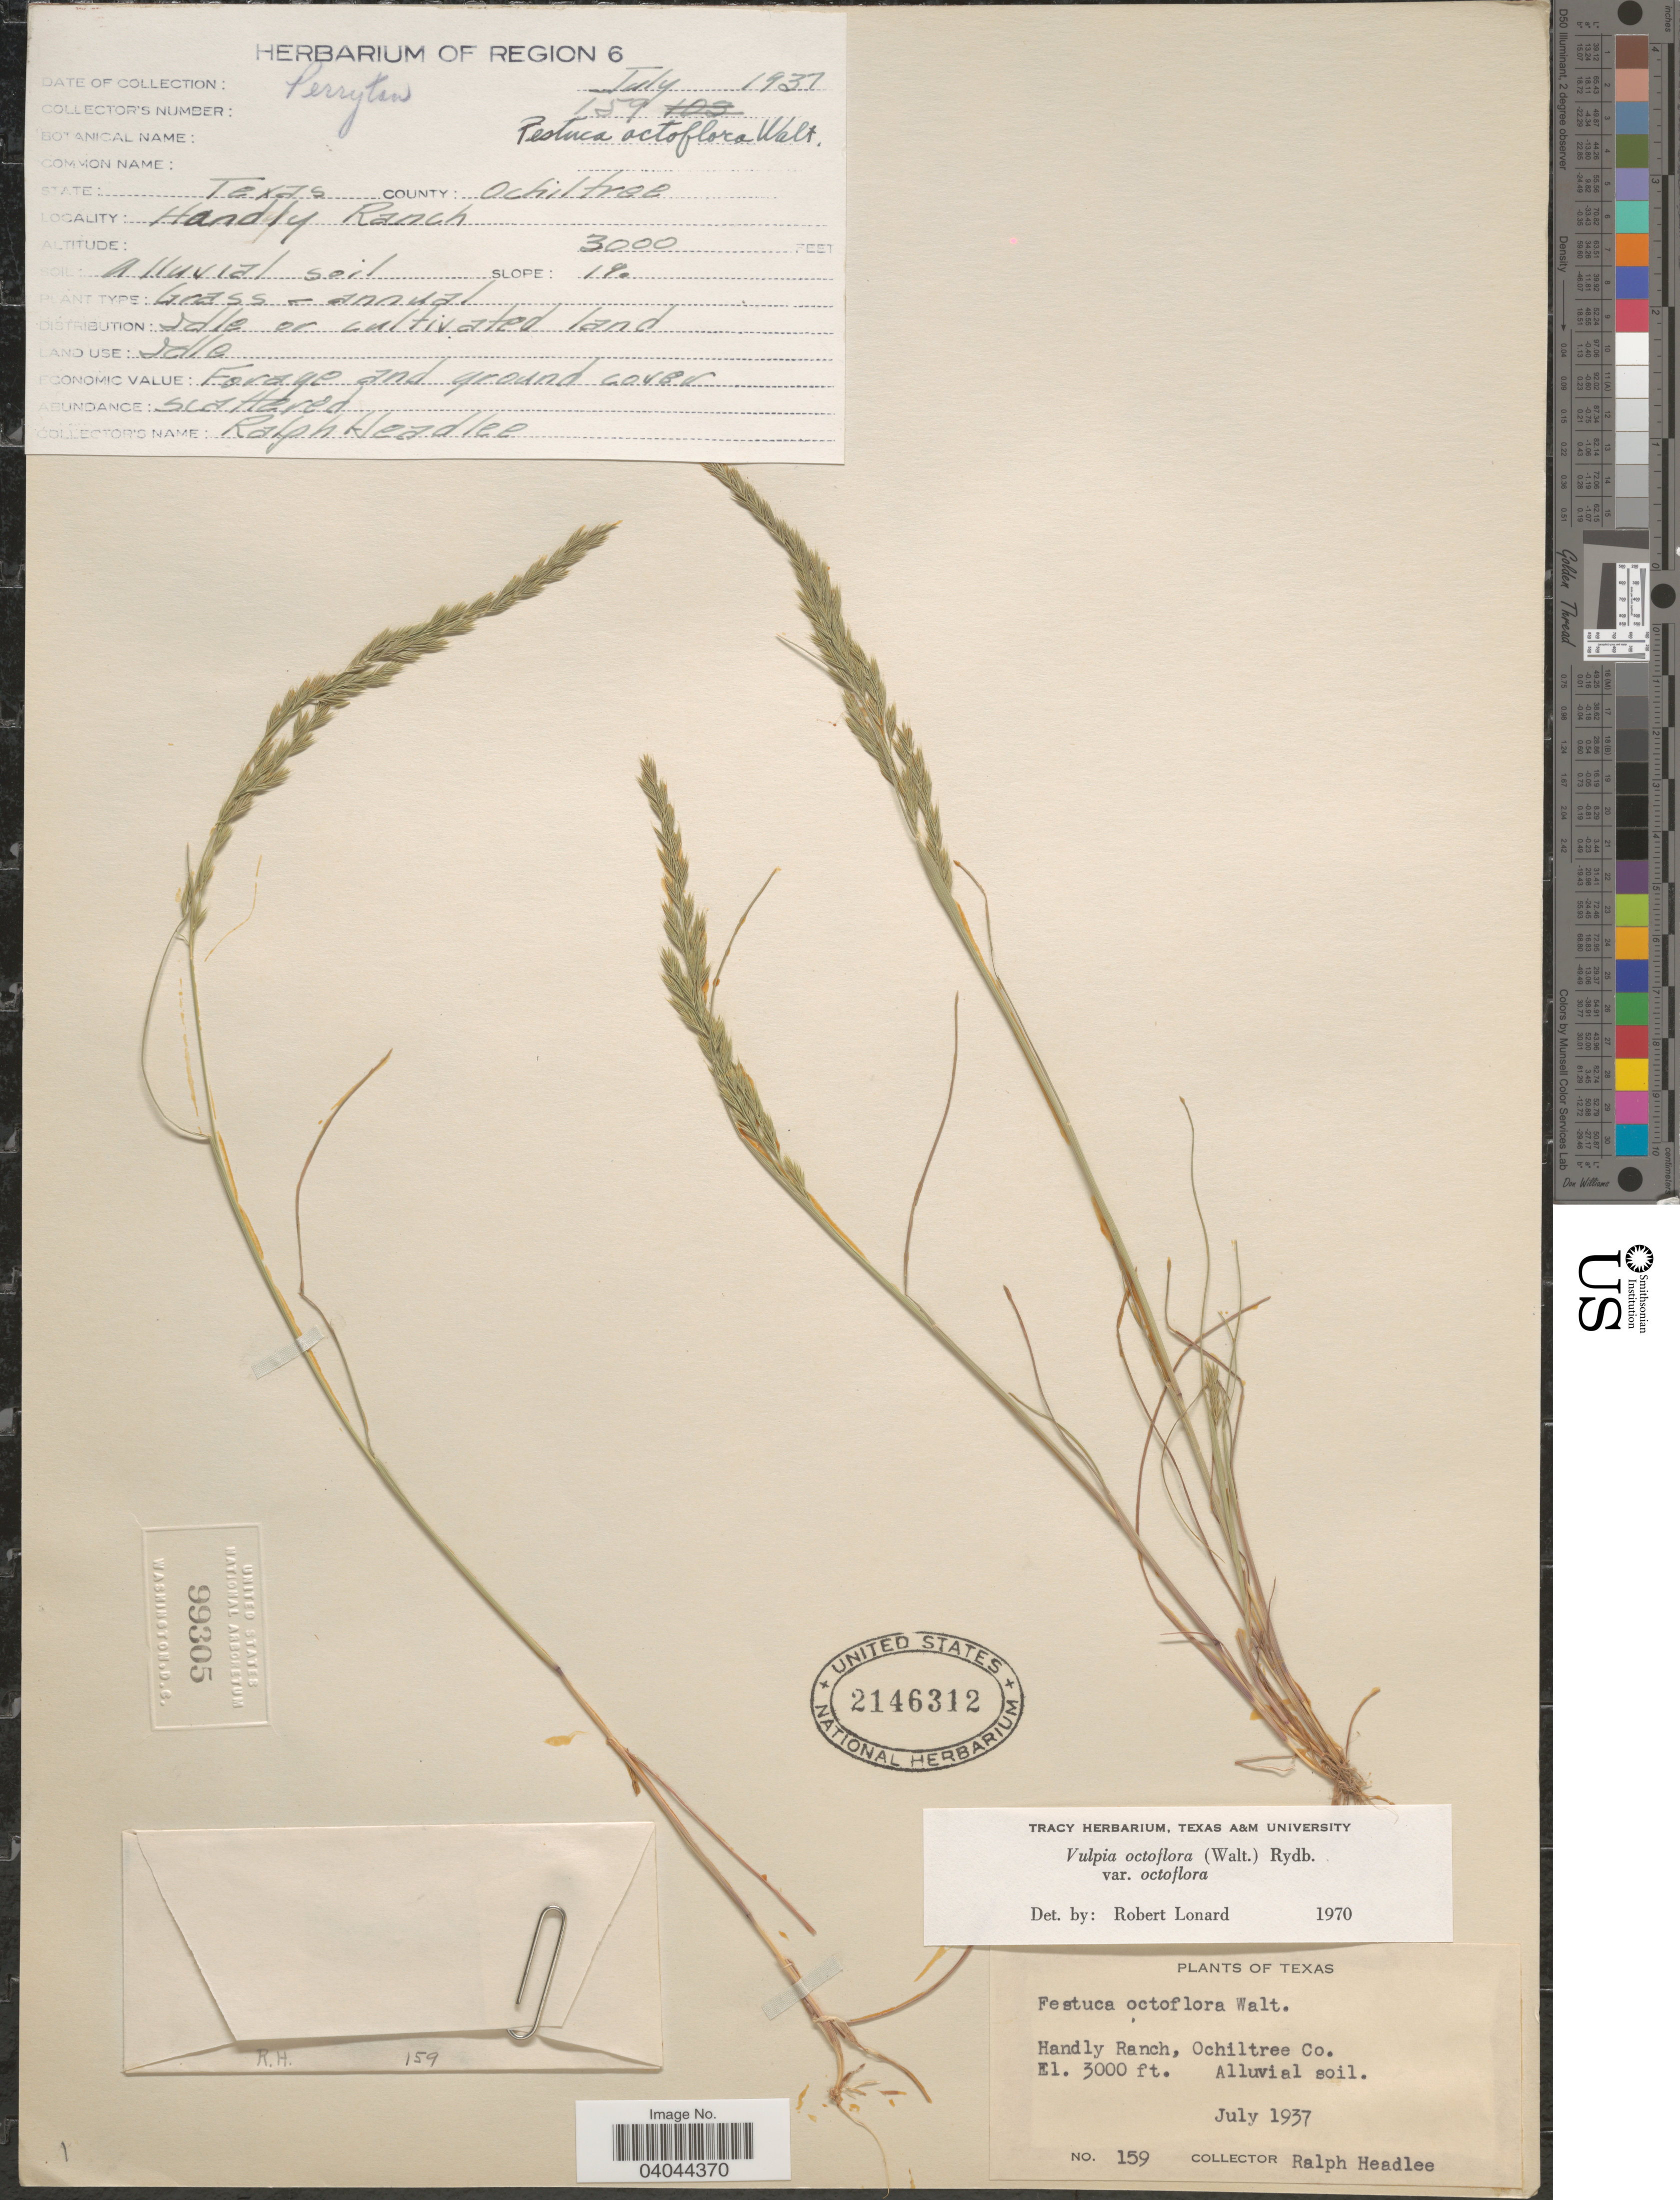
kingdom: Plantae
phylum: Tracheophyta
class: Liliopsida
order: Poales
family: Poaceae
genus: Festuca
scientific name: Festuca octoflora var. octoflora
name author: Walter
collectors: R. Headlee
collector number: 159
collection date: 1937-07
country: United States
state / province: Texas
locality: Handly Ranch, Ochiltree Co.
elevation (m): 914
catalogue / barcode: US 2146312